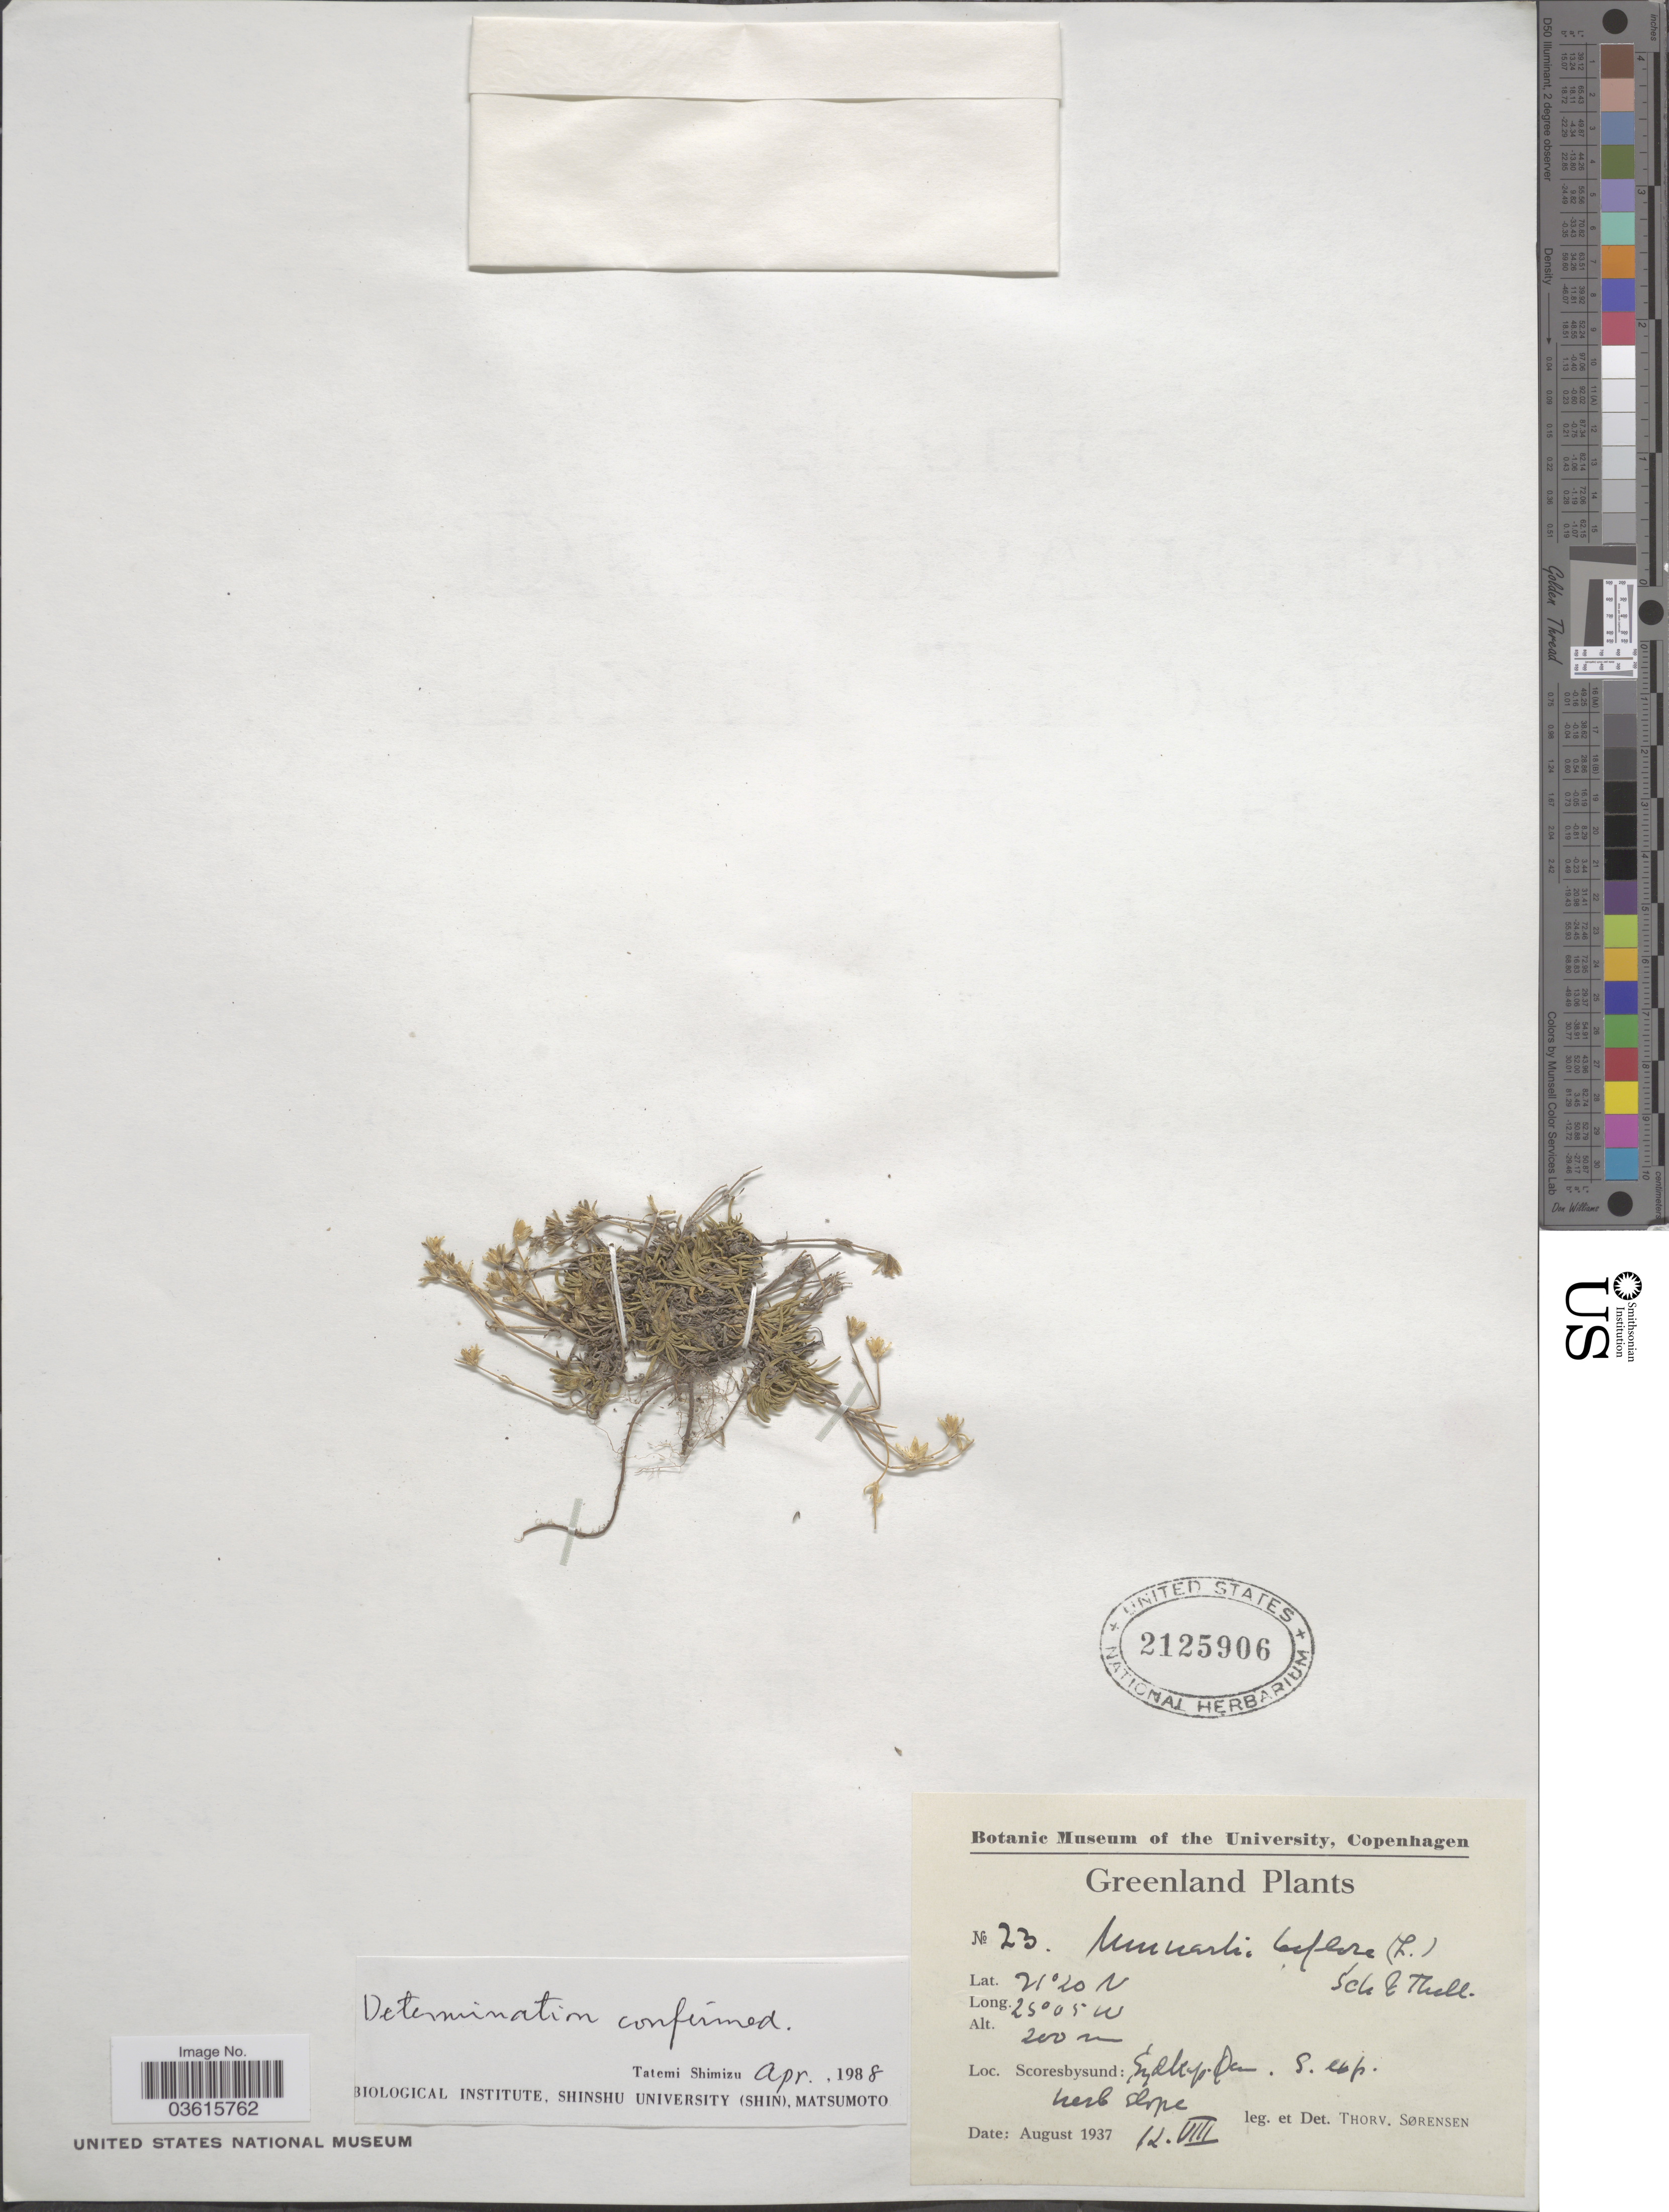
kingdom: Plantae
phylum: Tracheophyta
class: Magnoliopsida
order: Caryophyllales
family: Caryophyllaceae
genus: Cherleria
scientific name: Cherleria biflora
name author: (L.) A.J. Moore & Dillenb.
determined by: Strong, M. T., (US), Smithsonian Institution - National Museum of Natural History (UNITED STATES)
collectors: T. Sorensen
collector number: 23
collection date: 1937-08-12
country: Greenland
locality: Scoresbysund: Sydkap. Øen. S.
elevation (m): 200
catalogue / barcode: US 2125906